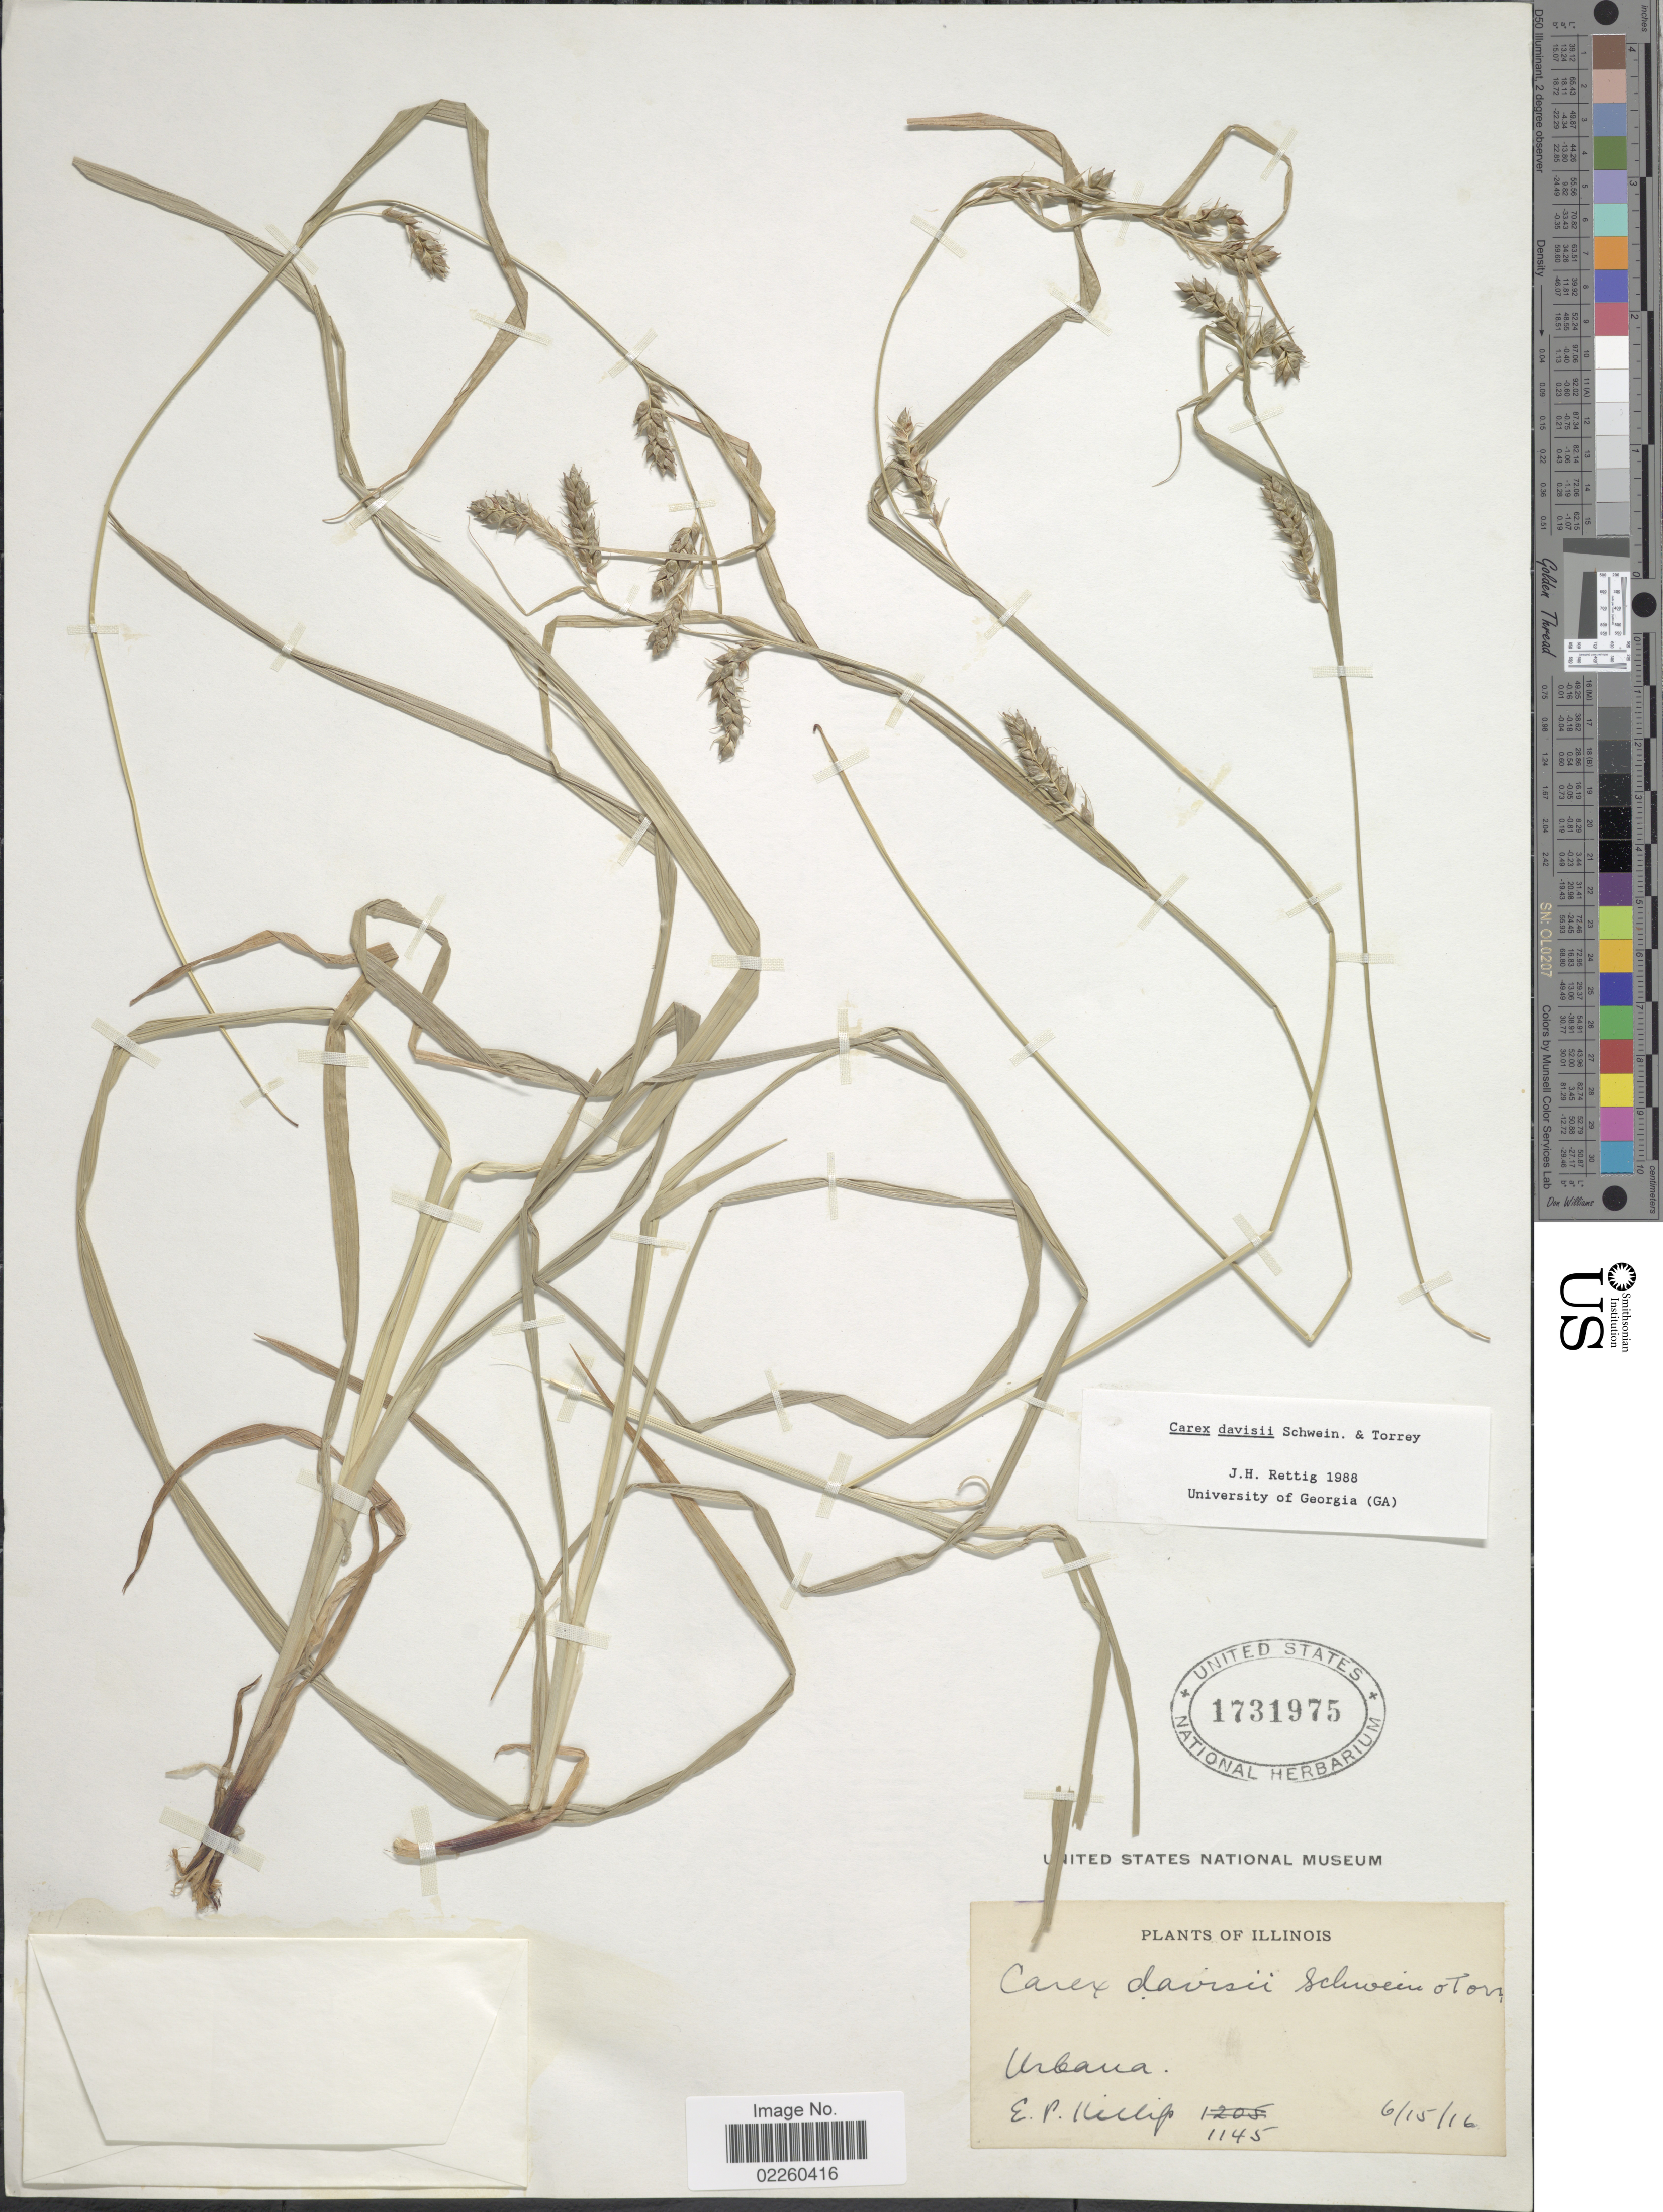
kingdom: Plantae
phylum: Tracheophyta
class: Liliopsida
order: Poales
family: Cyperaceae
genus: Carex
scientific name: Carex davisii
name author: Schwein. & Torr.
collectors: E. P. Killip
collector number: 1145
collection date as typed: Transcribed d/m/y: 15/6/16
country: United States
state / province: Illinois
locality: Urbana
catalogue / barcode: US 1731975